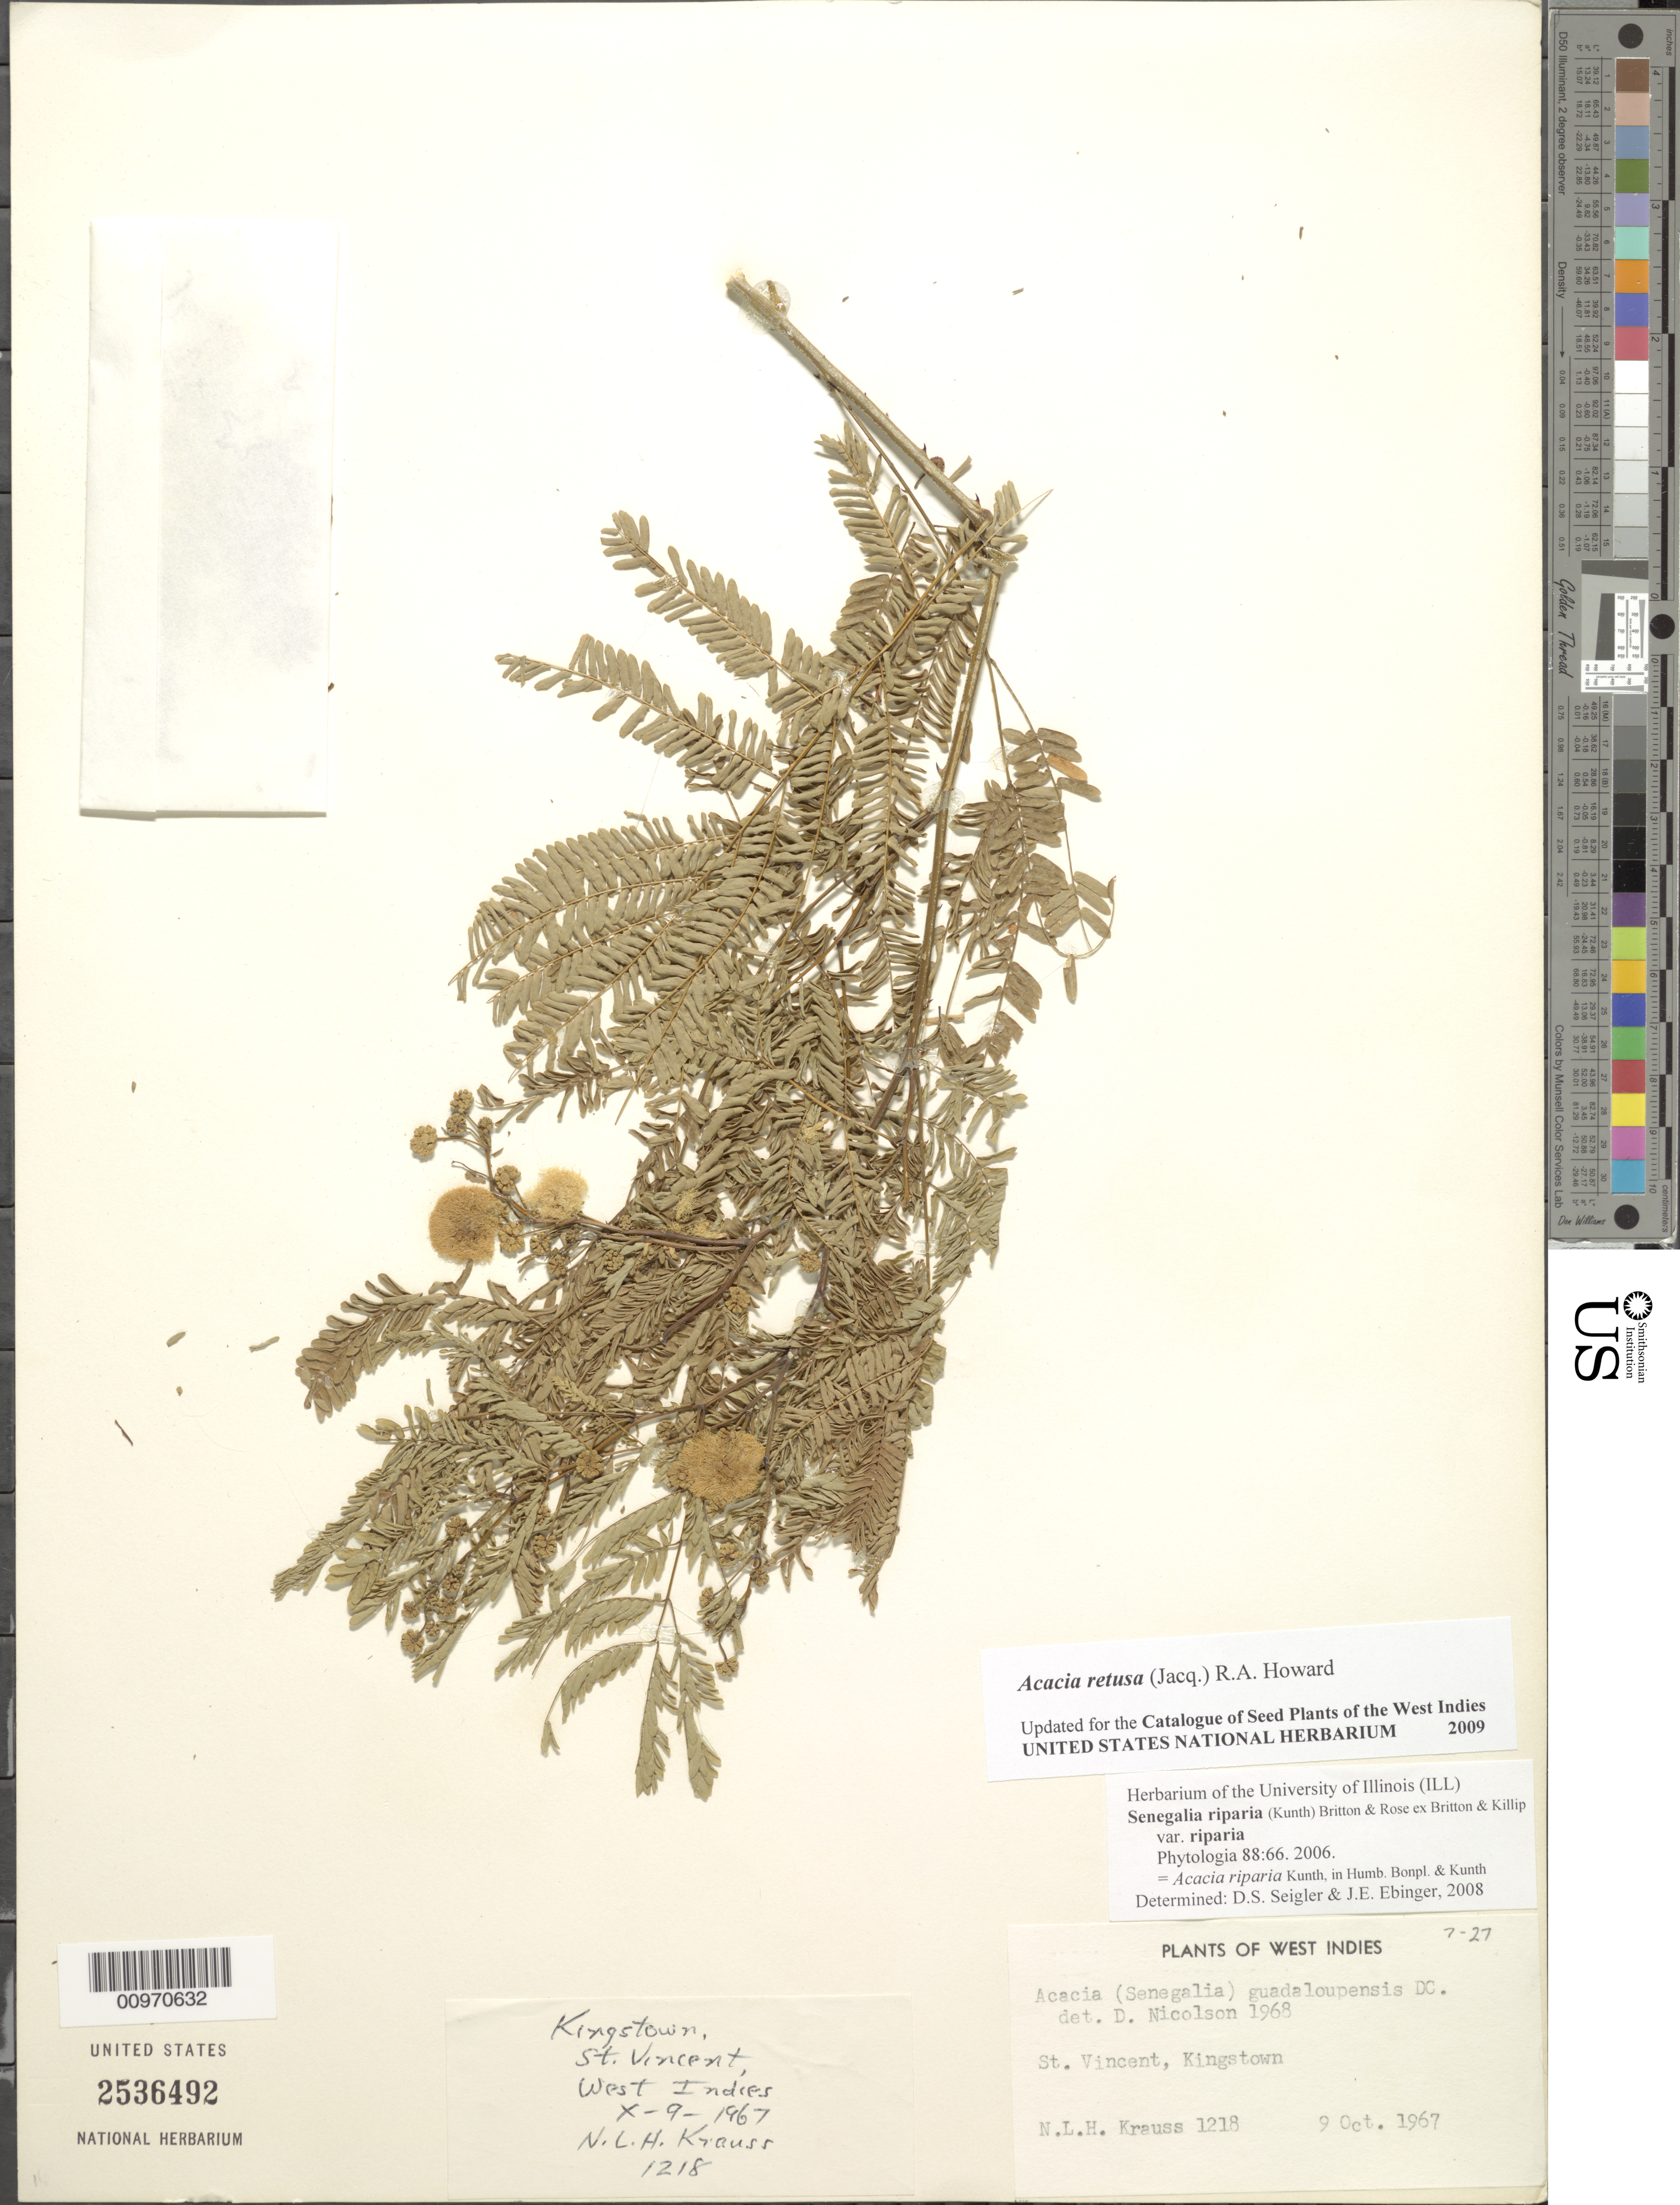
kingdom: Plantae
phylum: Tracheophyta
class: Magnoliopsida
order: Fabales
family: Fabaceae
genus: Senegalia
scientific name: Senegalia riparia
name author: (Kunth) Britton & Rose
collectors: N. Krauss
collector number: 1218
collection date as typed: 09 Oct 1967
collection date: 1967-10-09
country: St. Vincent - Grenadines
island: St. Vincent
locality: Kingstown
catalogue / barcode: US 2536492